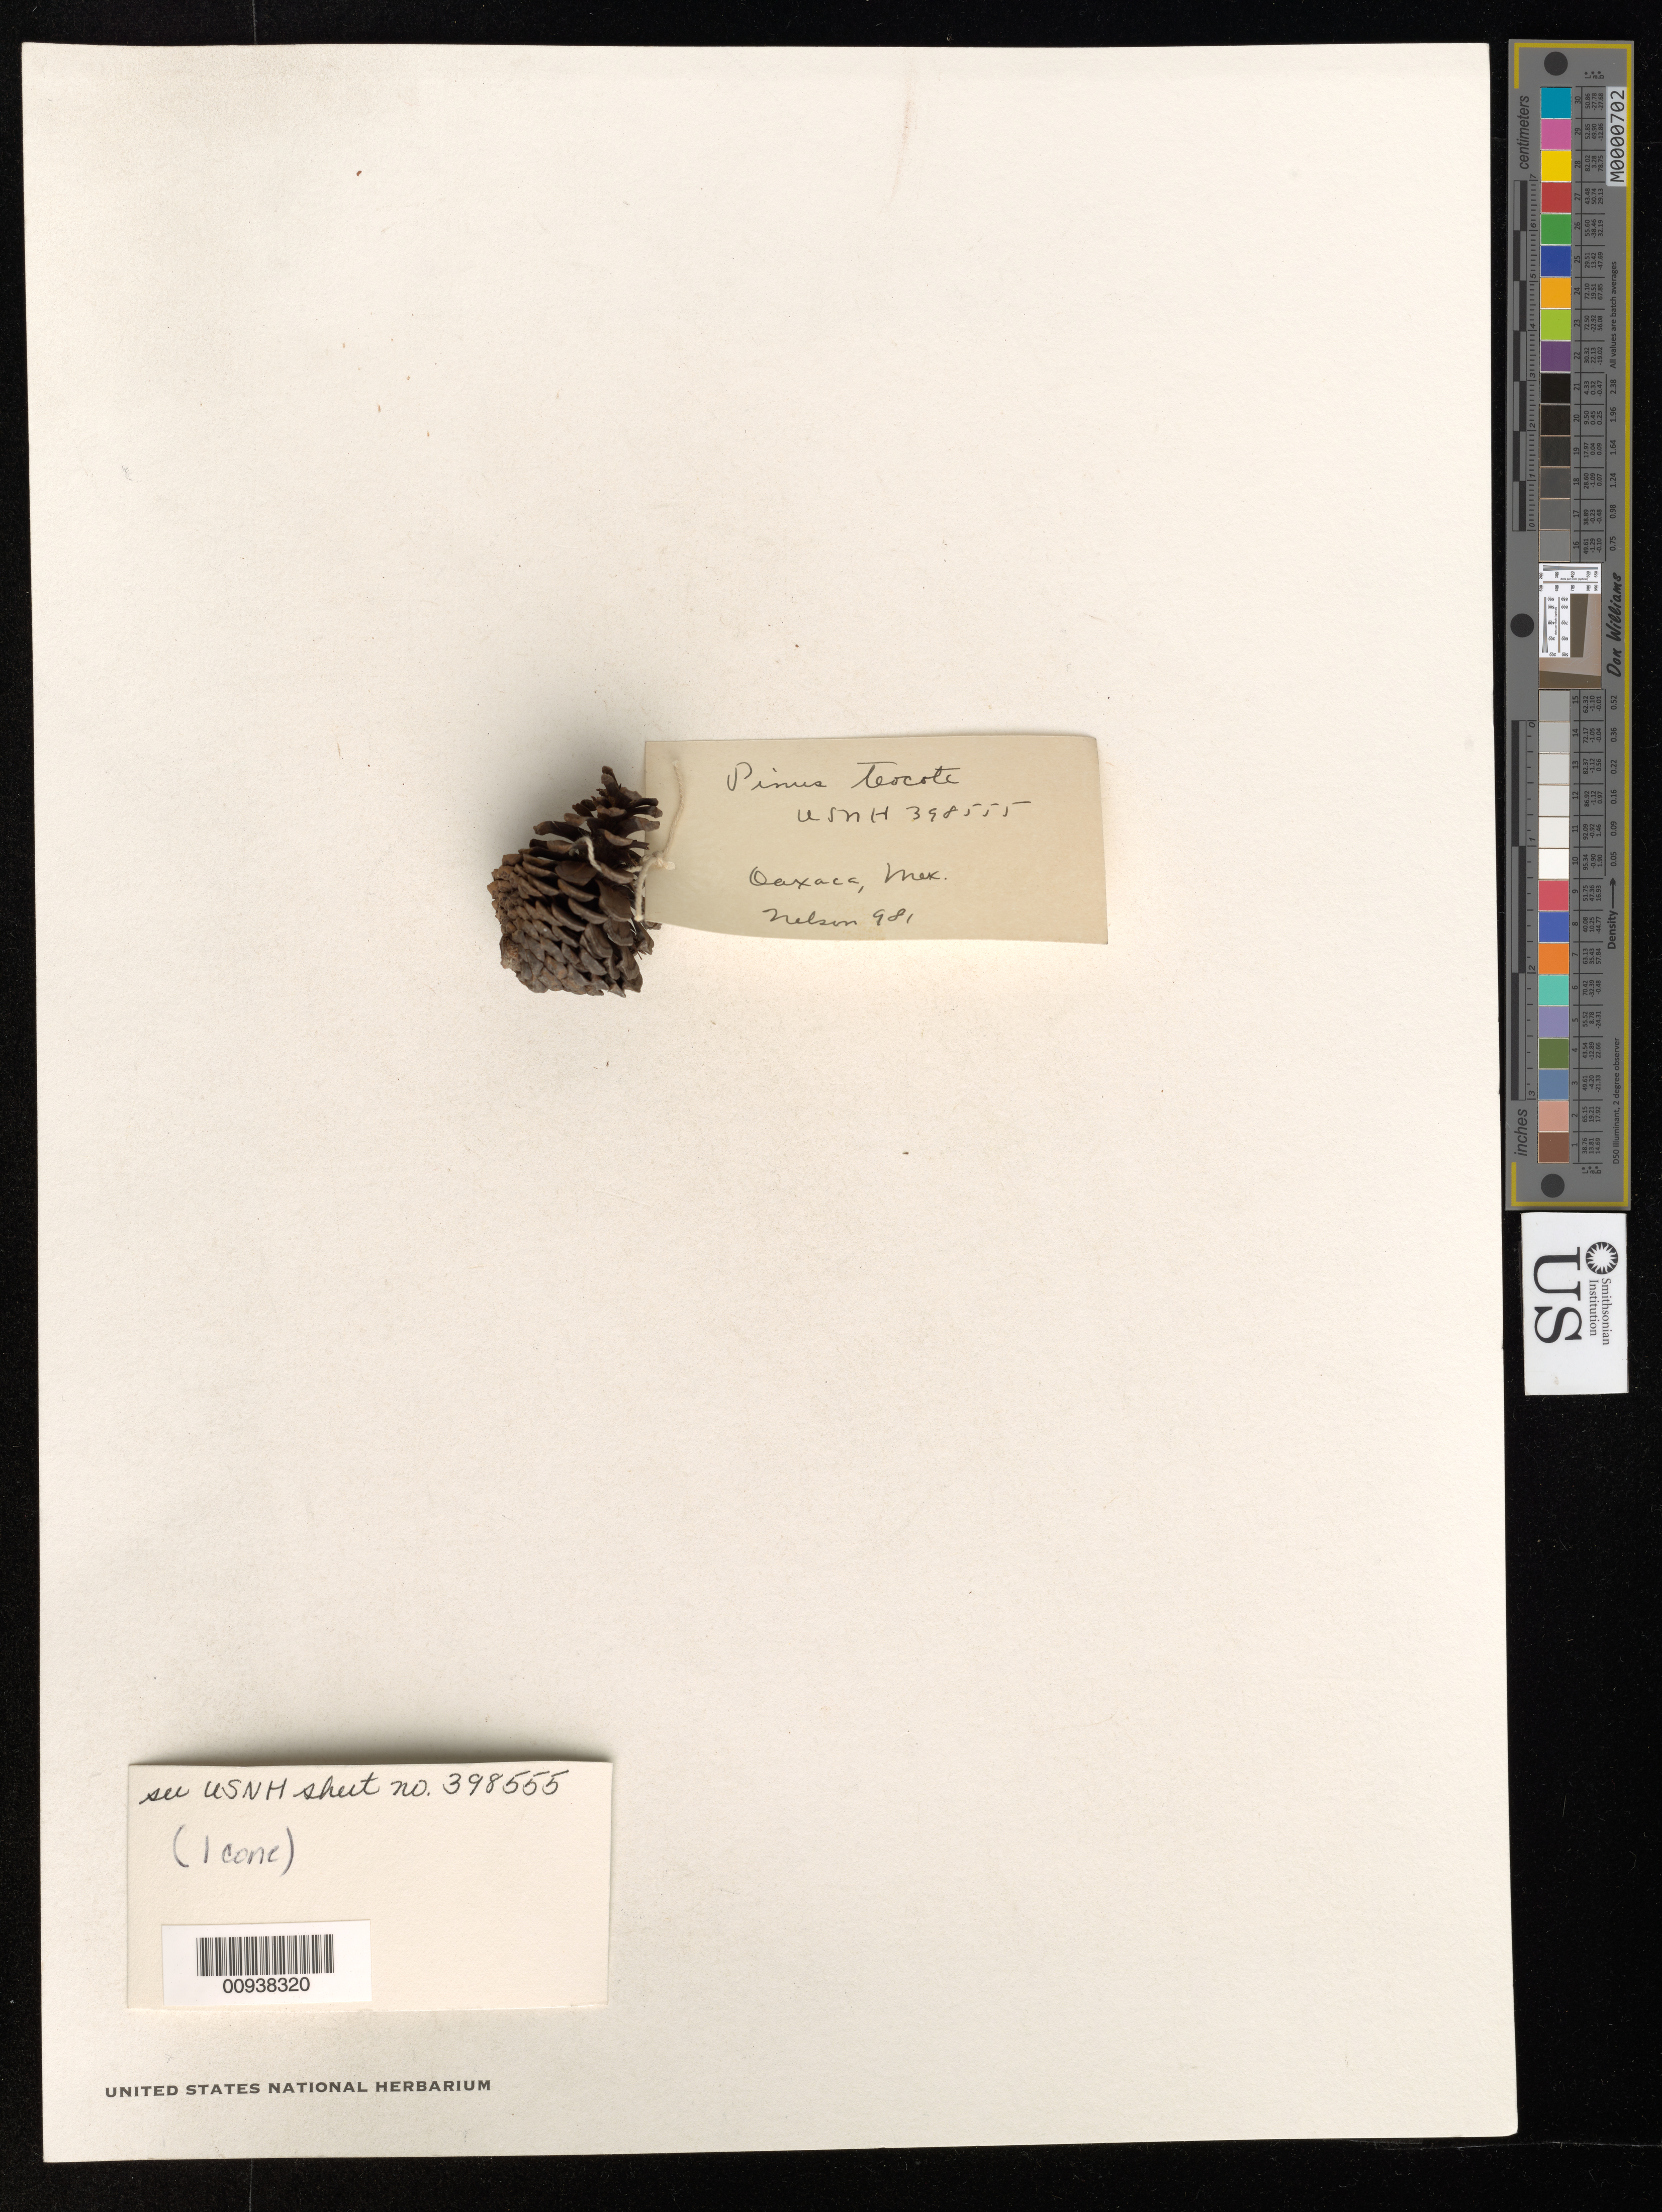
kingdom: Plantae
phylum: Tracheophyta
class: Pinopsida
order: Pinales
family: Pinaceae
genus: Pinus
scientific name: Pinus teocote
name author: Schltdl. & Cham.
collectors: E. W. Nelson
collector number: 981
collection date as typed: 01 Aug 1894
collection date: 1894-08-01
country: Mexico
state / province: Oaxaca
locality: West of Yalalag.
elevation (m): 1524